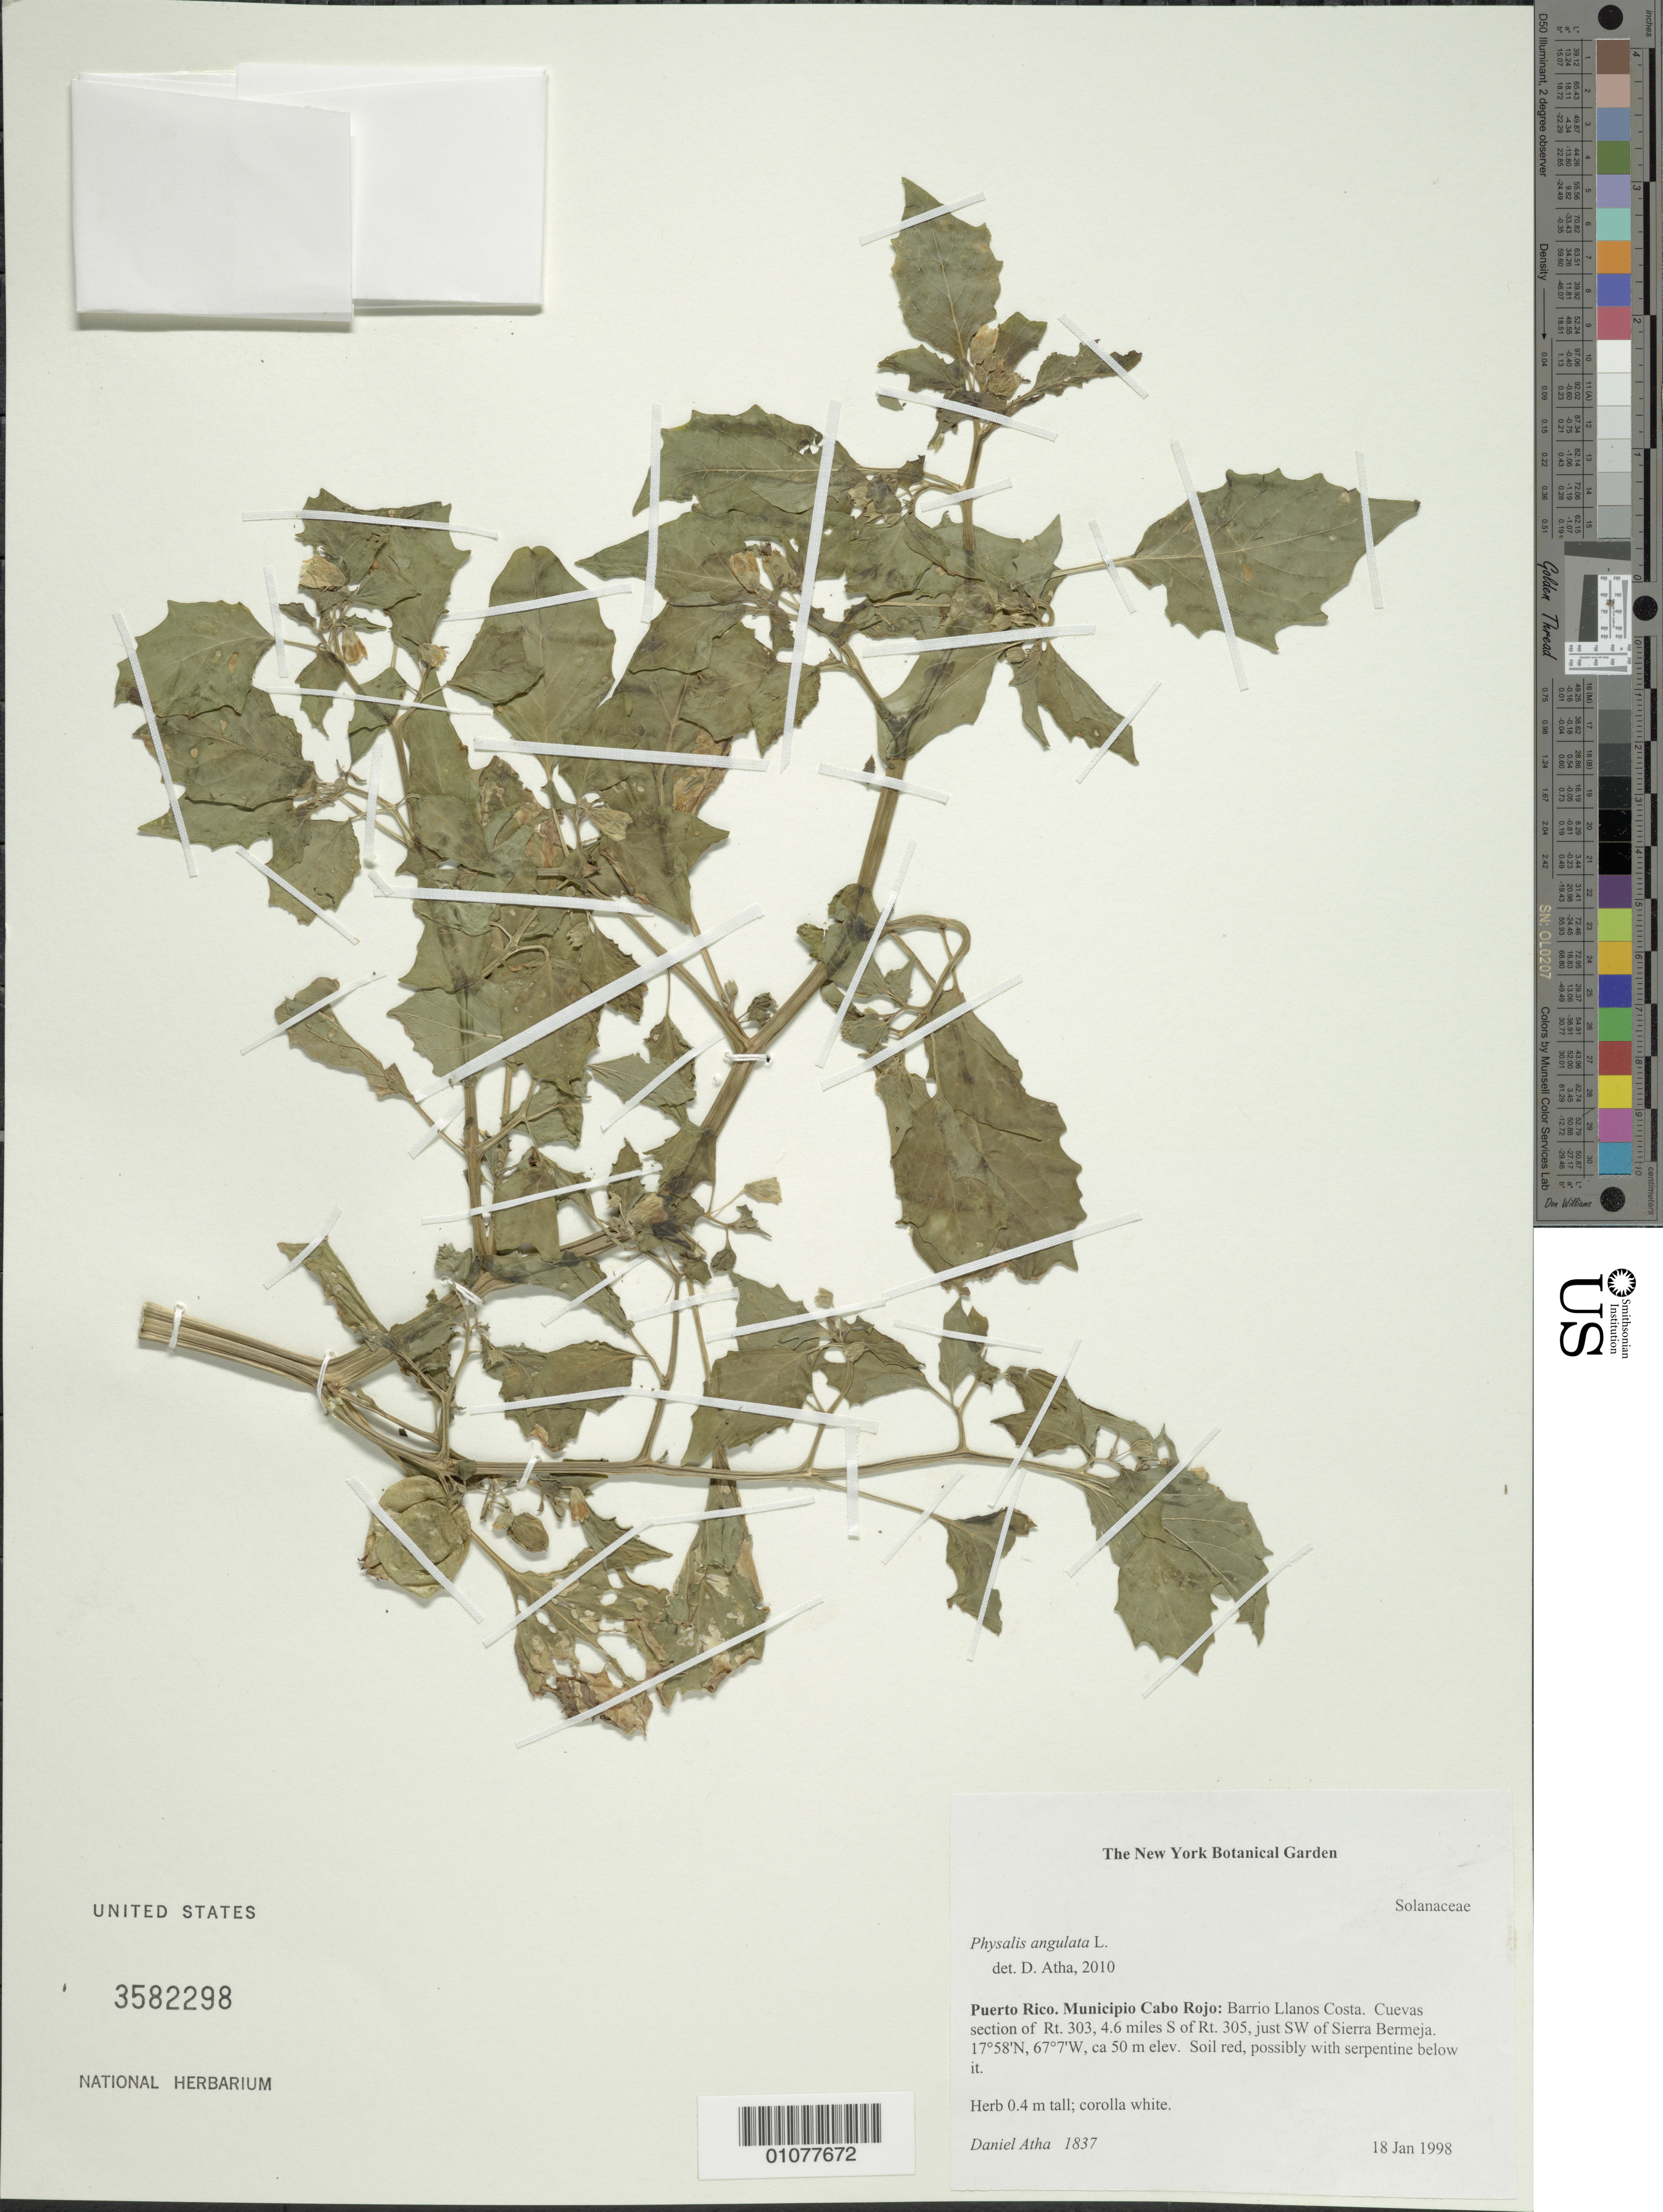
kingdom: Plantae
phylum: Tracheophyta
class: Magnoliopsida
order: Solanales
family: Solanaceae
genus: Physalis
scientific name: Physalis angulata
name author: L.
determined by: Atha, D.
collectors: D. Atha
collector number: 1837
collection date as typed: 18 Jan 1998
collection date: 1998-01-18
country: Puerto Rico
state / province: Cabo Rojo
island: Puerto Rico I.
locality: Municipio Cabo Rojo; Barrio Llanos Costa; Cuevas section of Rt. 303, 4.6 mi. S. of Rt. 305, just SW of Sierra Bermeja.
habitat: Soil red, possibly with serpentine below.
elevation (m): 50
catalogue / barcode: US 3582298